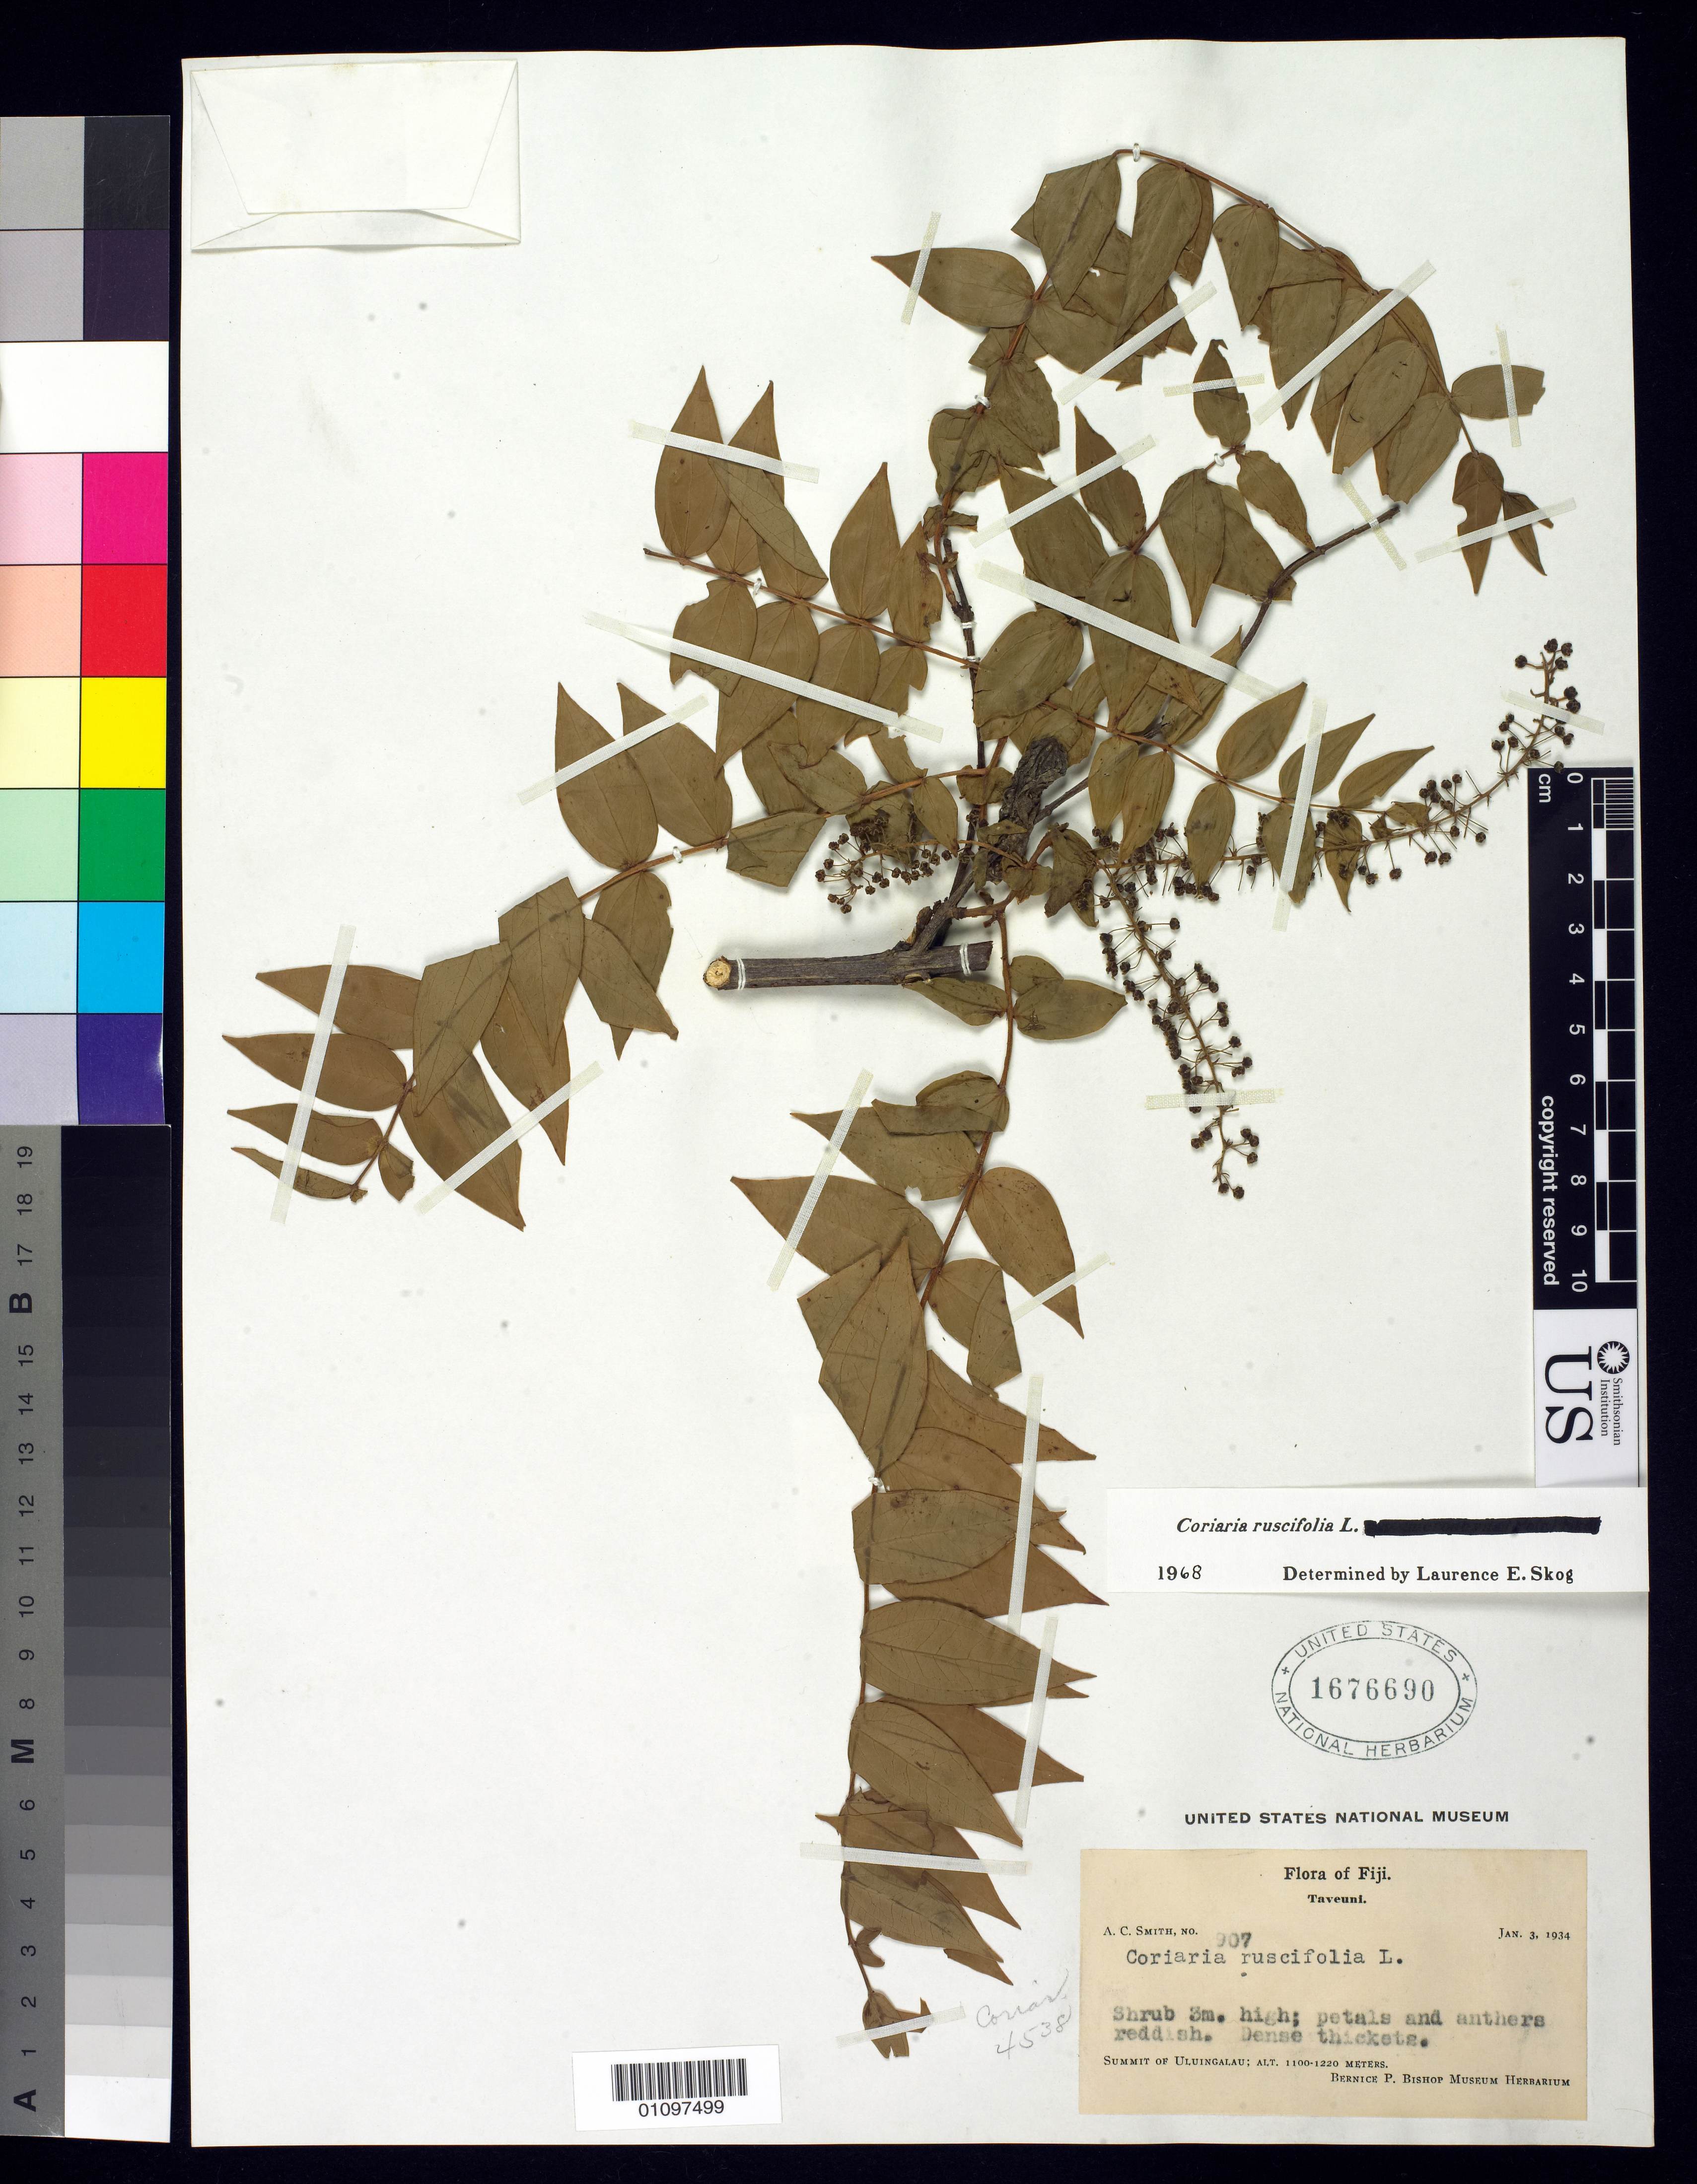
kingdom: Plantae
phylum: Tracheophyta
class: Magnoliopsida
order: Cucurbitales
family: Coriariaceae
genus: Coriaria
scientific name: Coriaria ruscifolia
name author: L.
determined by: Skog, Laurence E.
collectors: A. C. Smith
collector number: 907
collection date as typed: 03 Jan 1934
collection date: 1934-01-03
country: Fiji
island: Taveuni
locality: Summit of Uluingalau. [Vanua Levu Is.]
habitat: Dense thickets.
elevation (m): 1100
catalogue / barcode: US 1676690